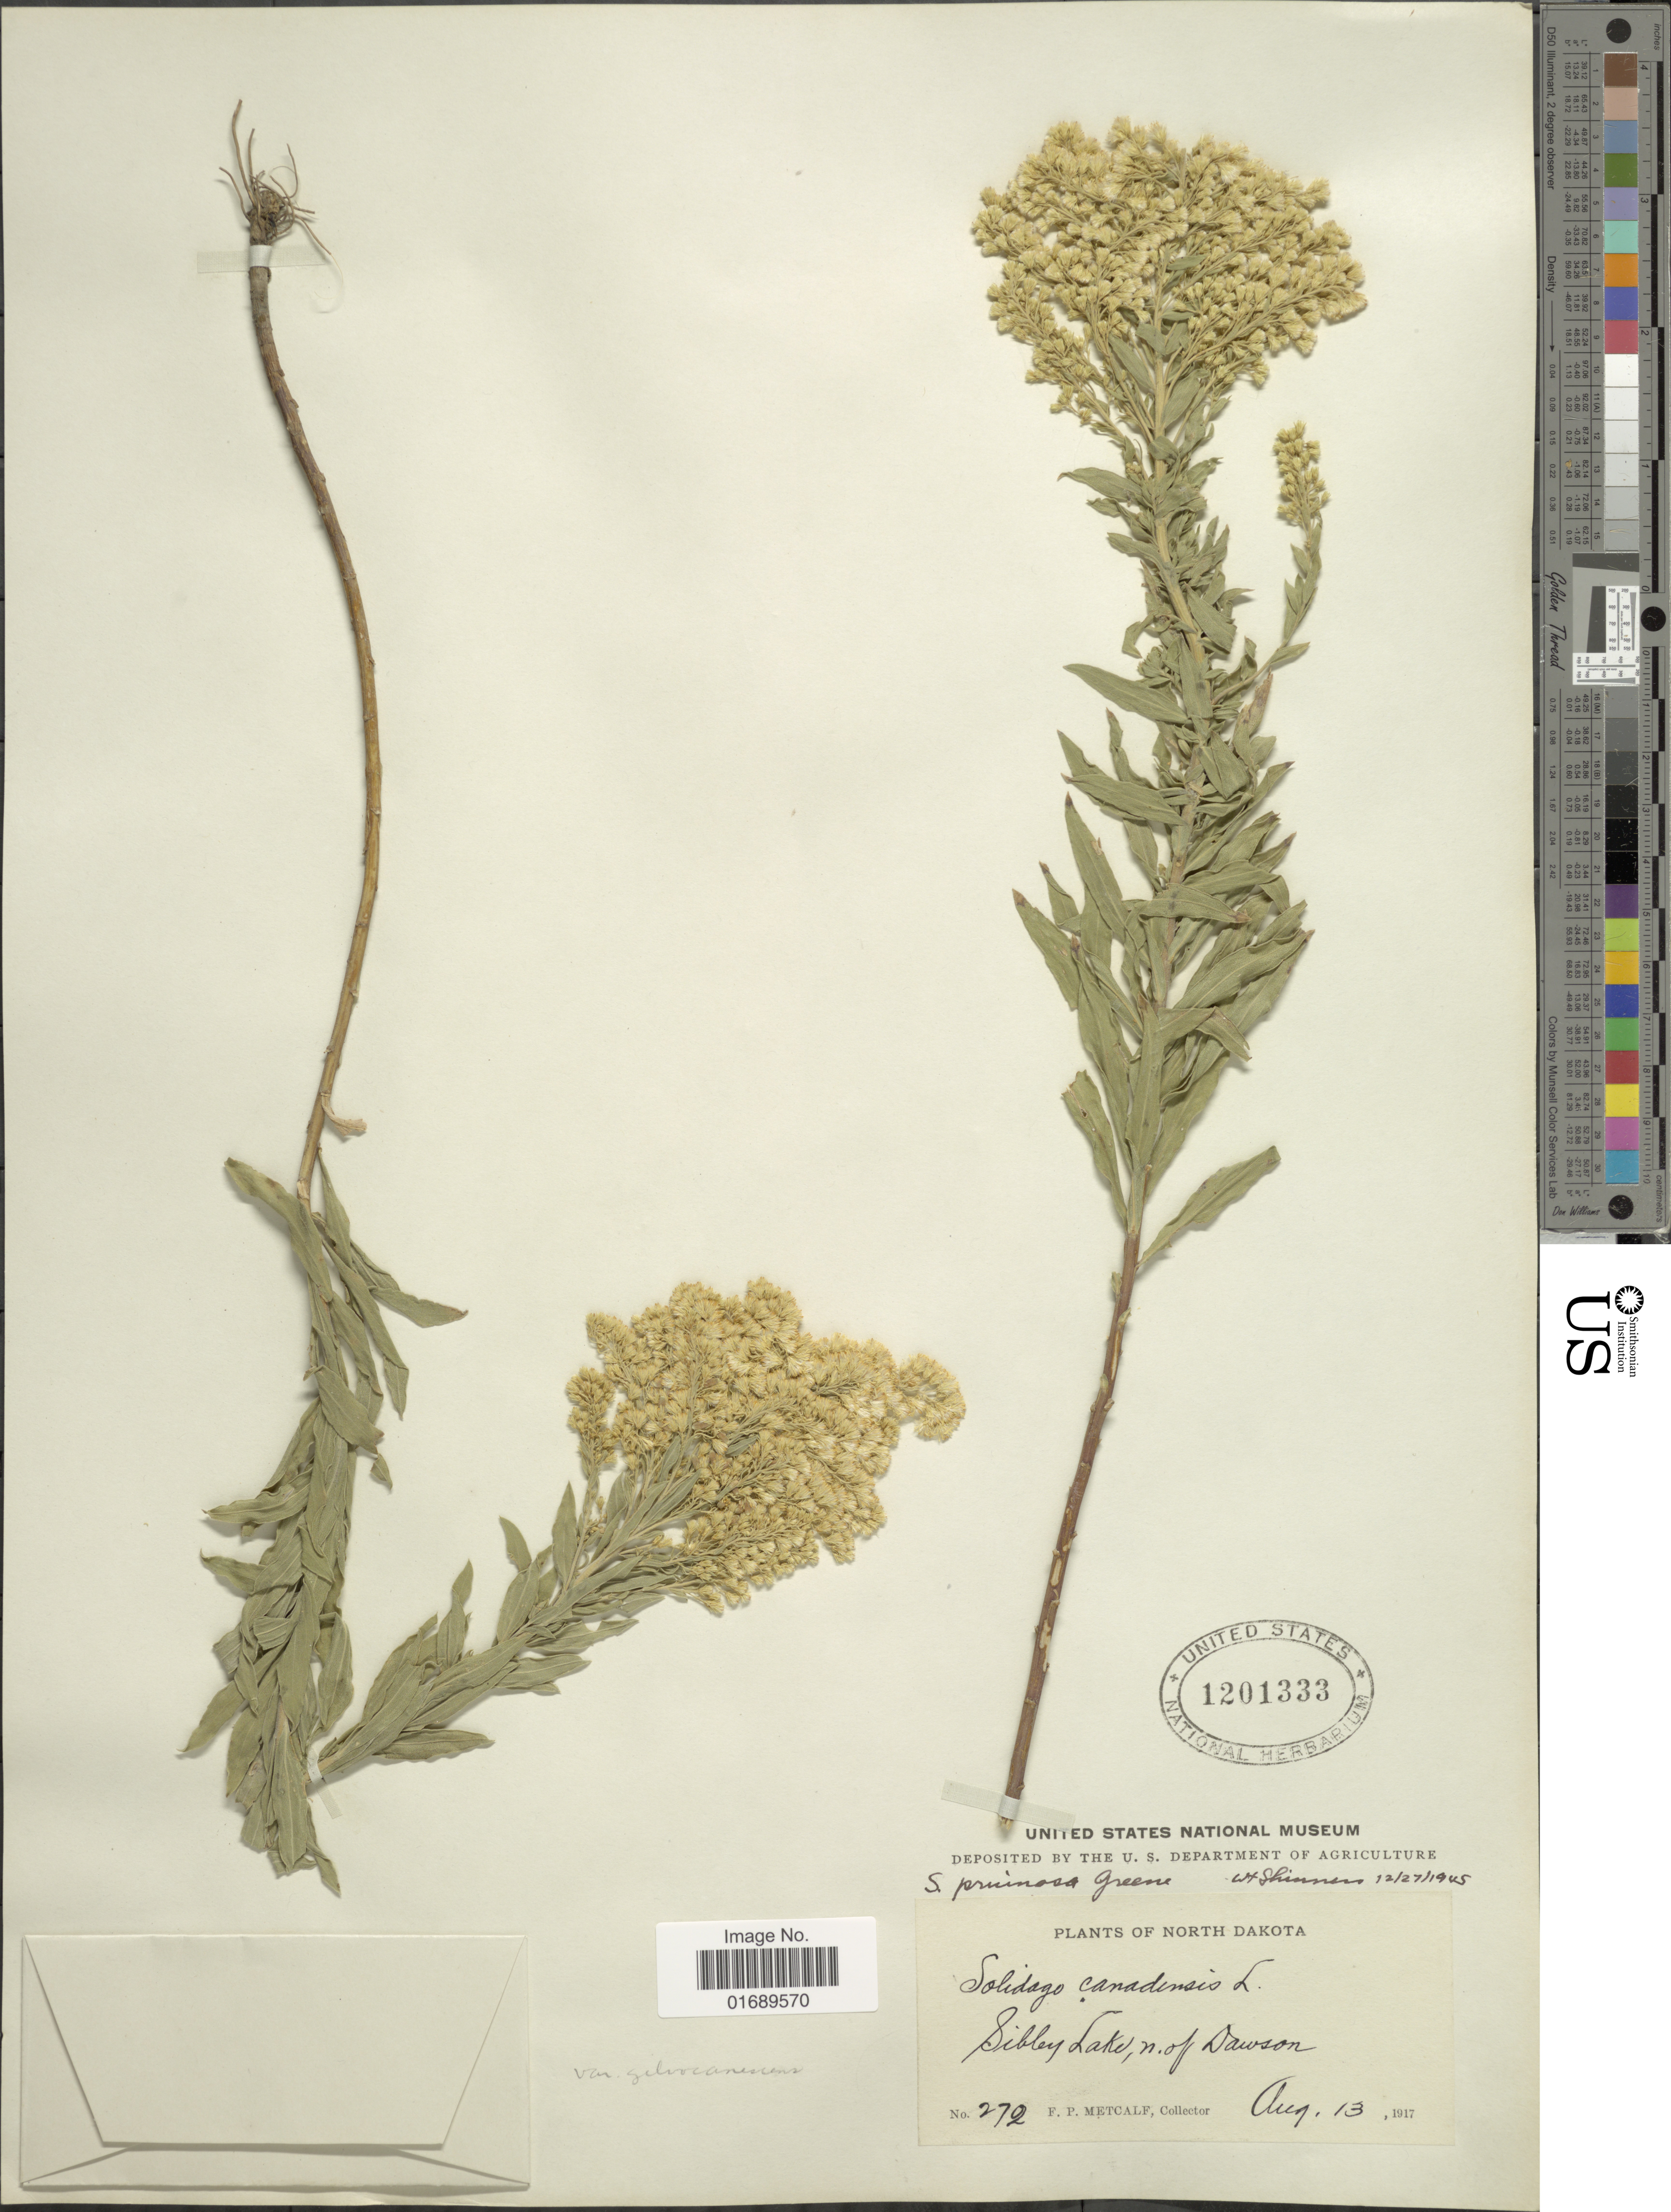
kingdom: Plantae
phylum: Tracheophyta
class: Magnoliopsida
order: Asterales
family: Asteraceae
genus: Solidago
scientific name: Solidago pruinosa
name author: Greene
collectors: F. Metcalf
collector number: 272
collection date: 1917-08-13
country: United States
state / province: North Dakota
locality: Sibley Lake, n. of Dawson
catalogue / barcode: US 1201333